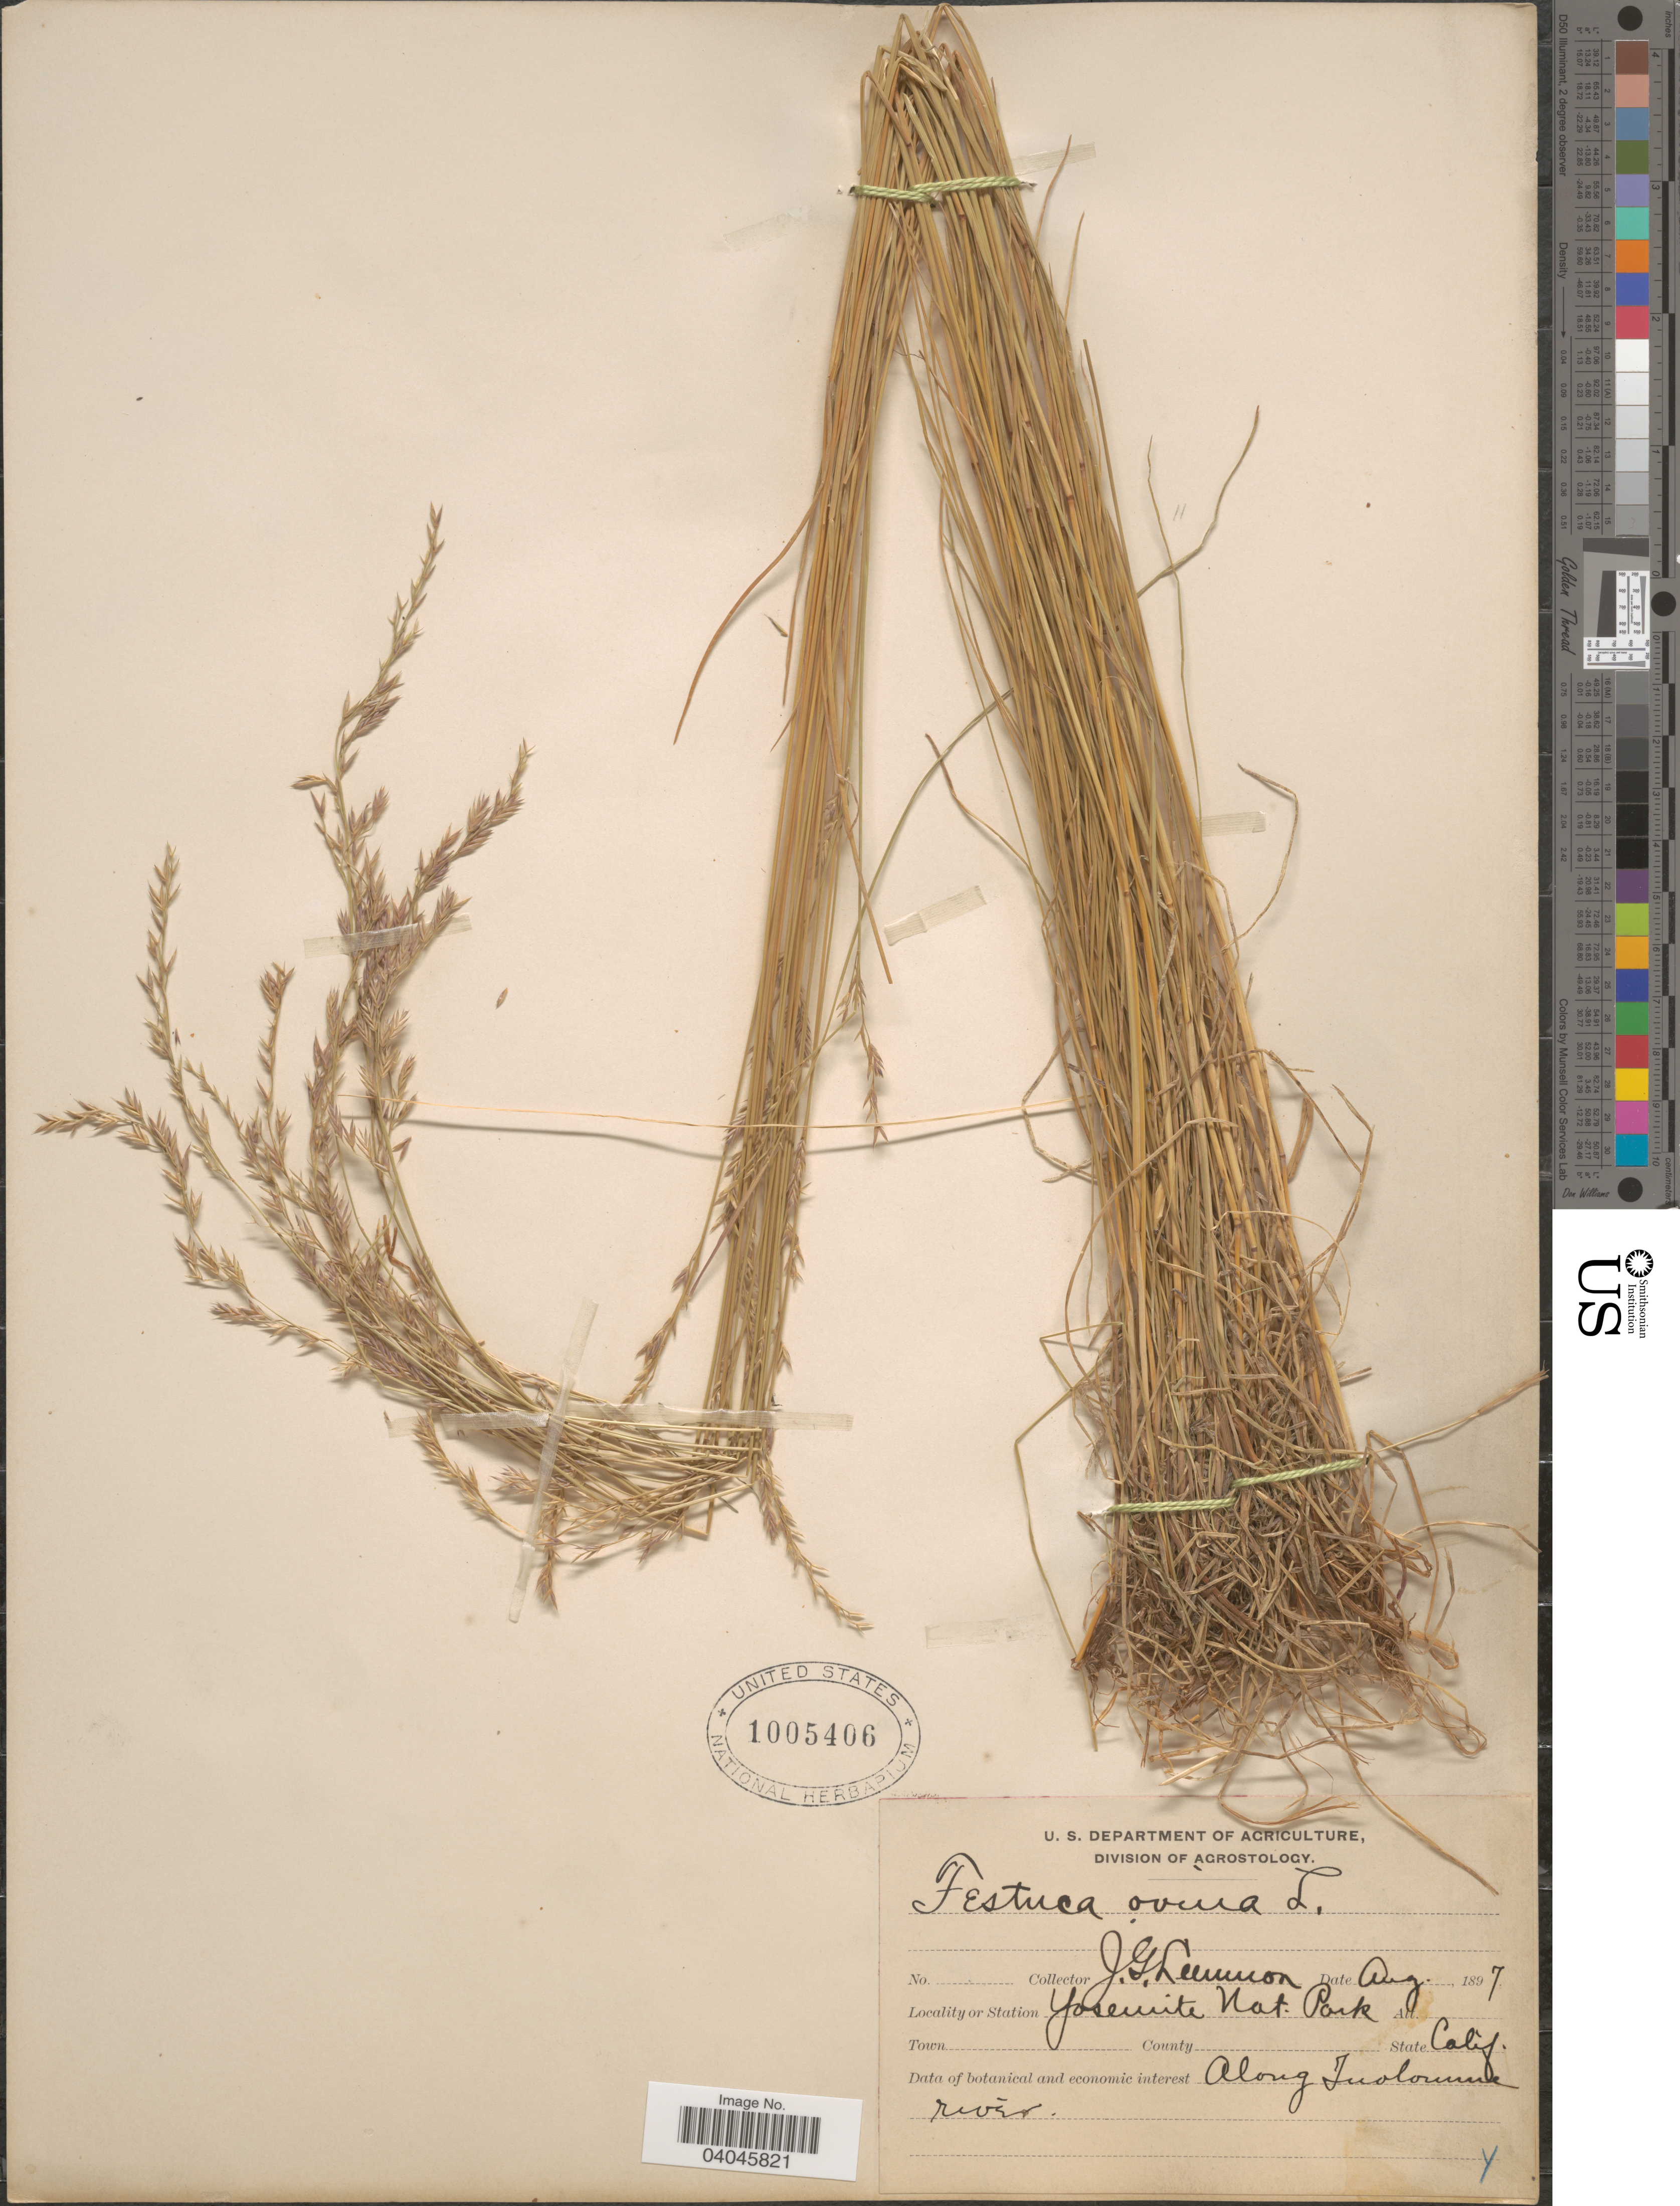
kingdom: Plantae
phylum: Tracheophyta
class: Liliopsida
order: Poales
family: Poaceae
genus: Festuca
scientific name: Festuca rubra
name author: L.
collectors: J. Lemmon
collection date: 1897-08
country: United States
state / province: California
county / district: Mariposa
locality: Yosemite Nat. Park. Along Tuolomne river.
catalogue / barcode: US 1005406